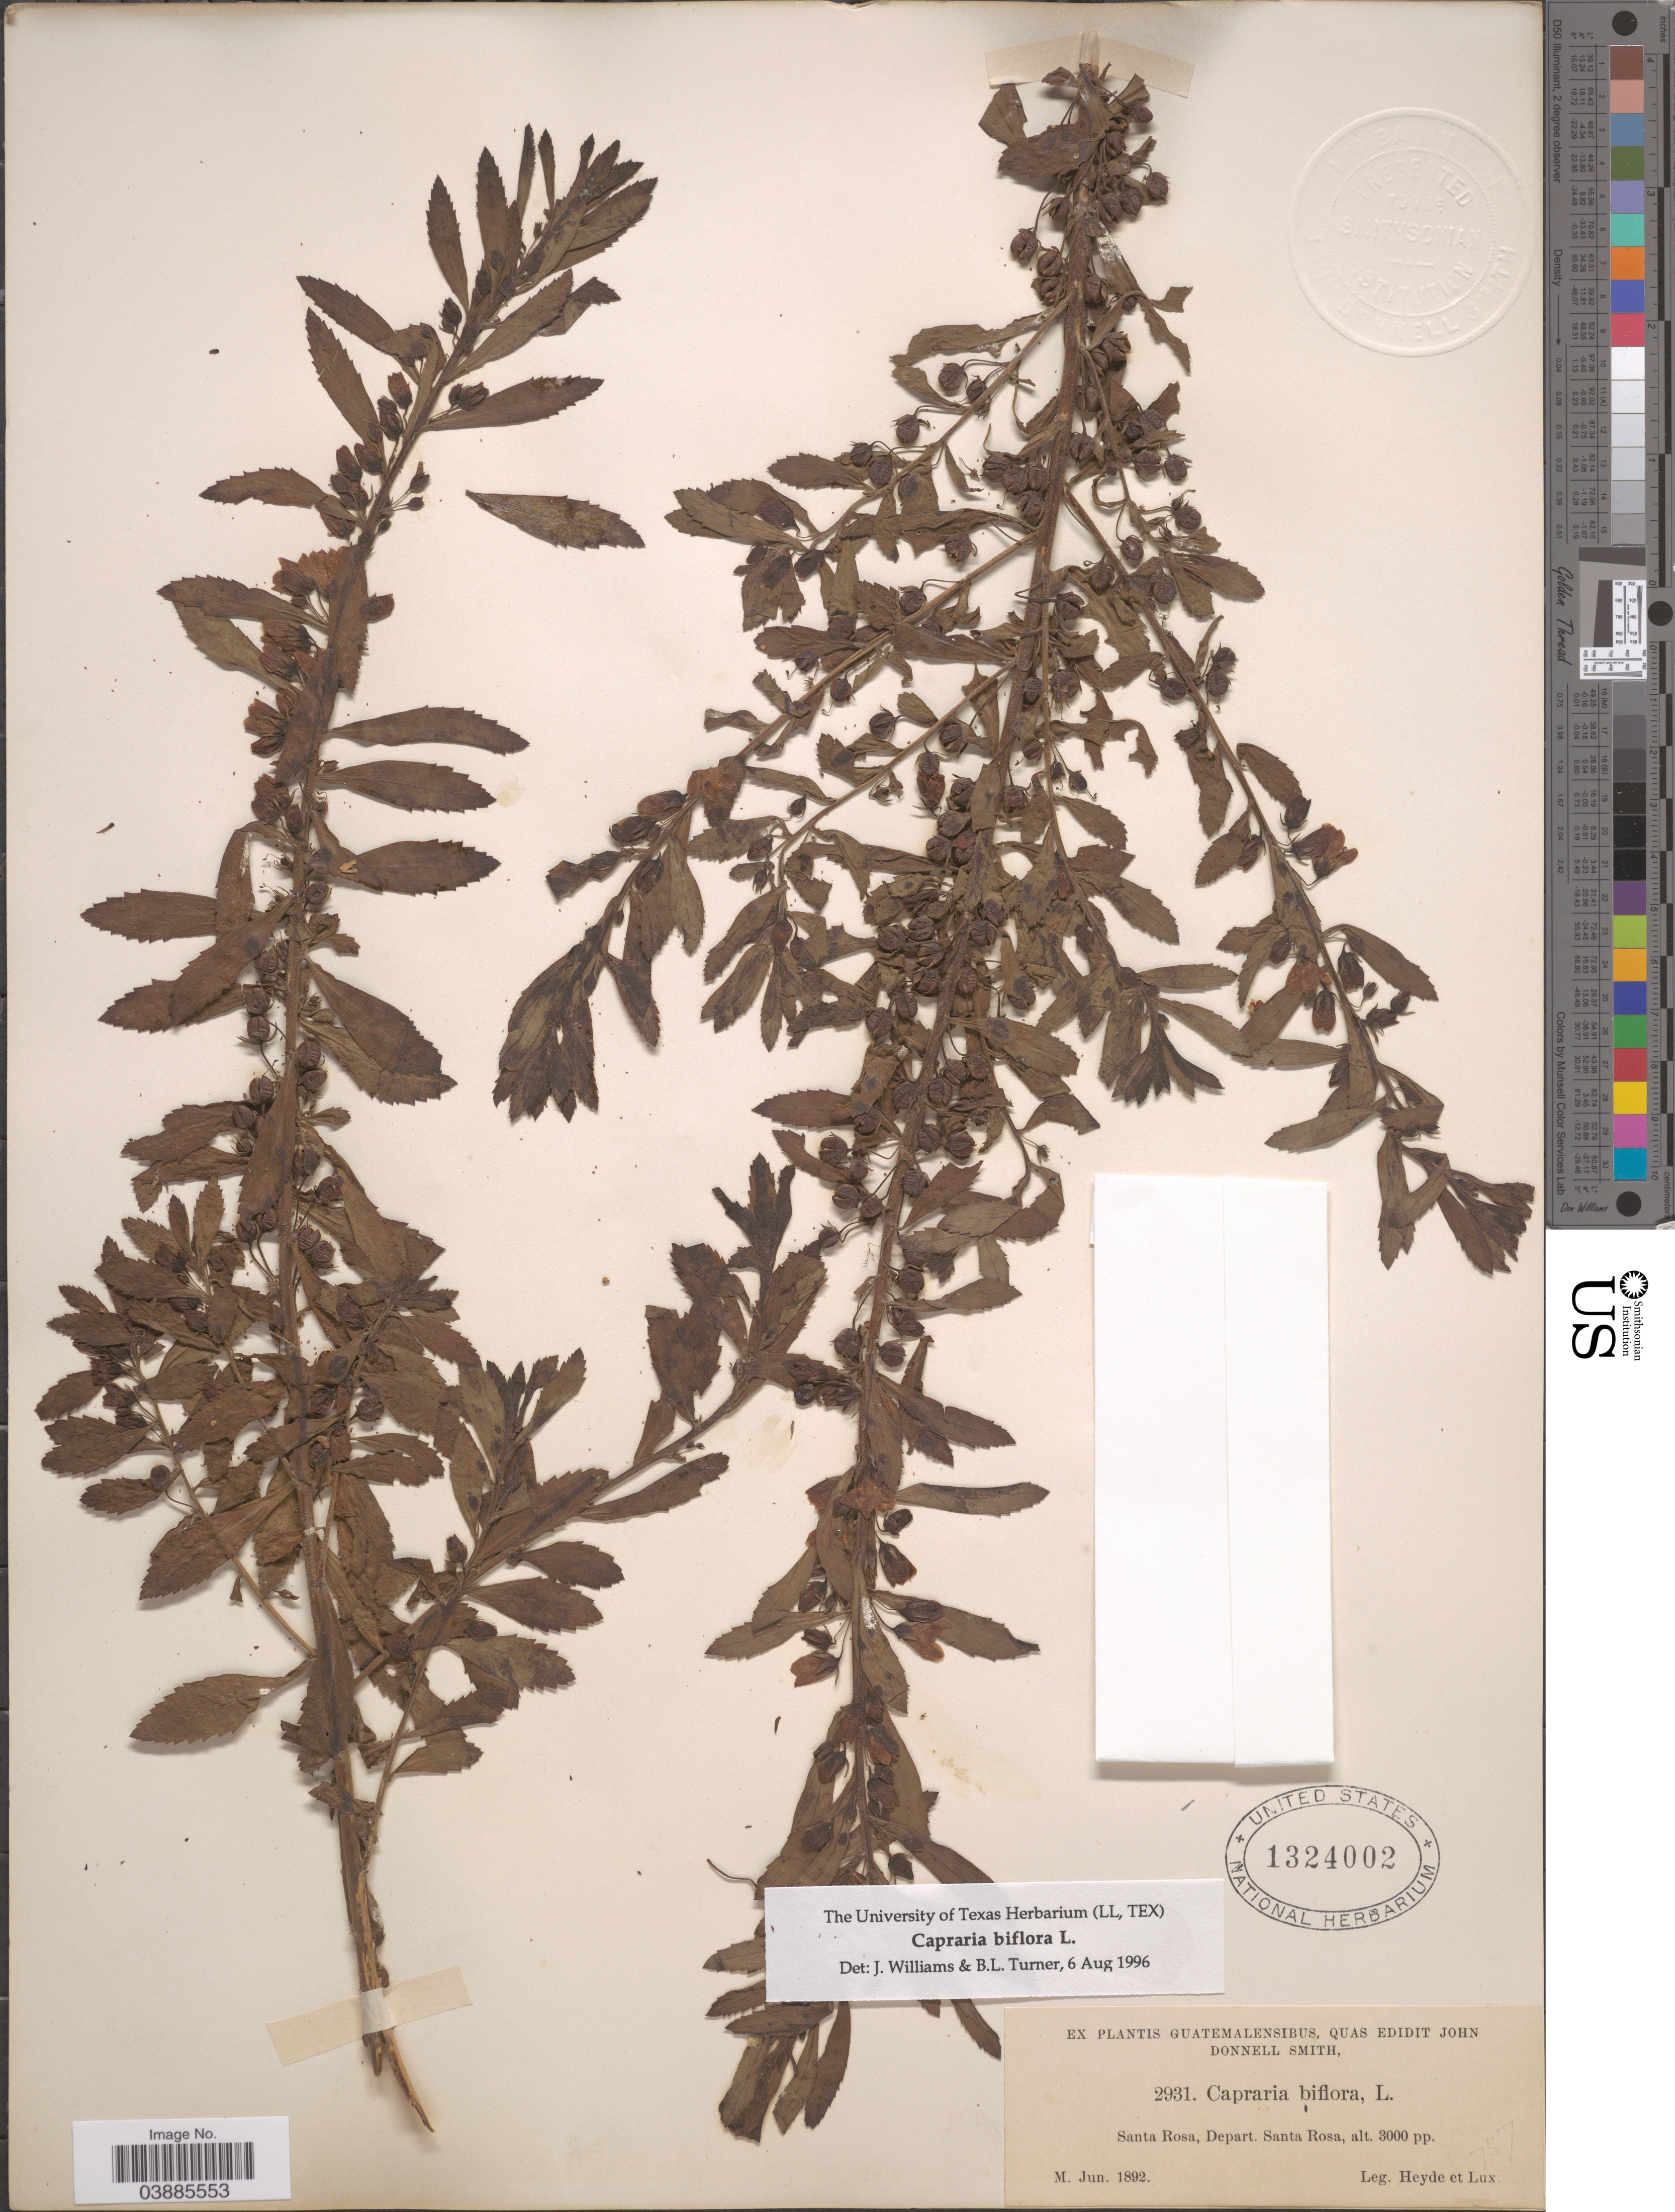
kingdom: Plantae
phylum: Tracheophyta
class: Magnoliopsida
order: Lamiales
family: Scrophulariaceae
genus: Capraria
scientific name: Capraria biflora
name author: L.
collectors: Heyde & Lux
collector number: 2931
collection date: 1892-06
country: Guatemala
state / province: Santa Rosa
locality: Santa Rosa, Depart. Santa Rosa.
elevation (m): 914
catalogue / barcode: US 1324002